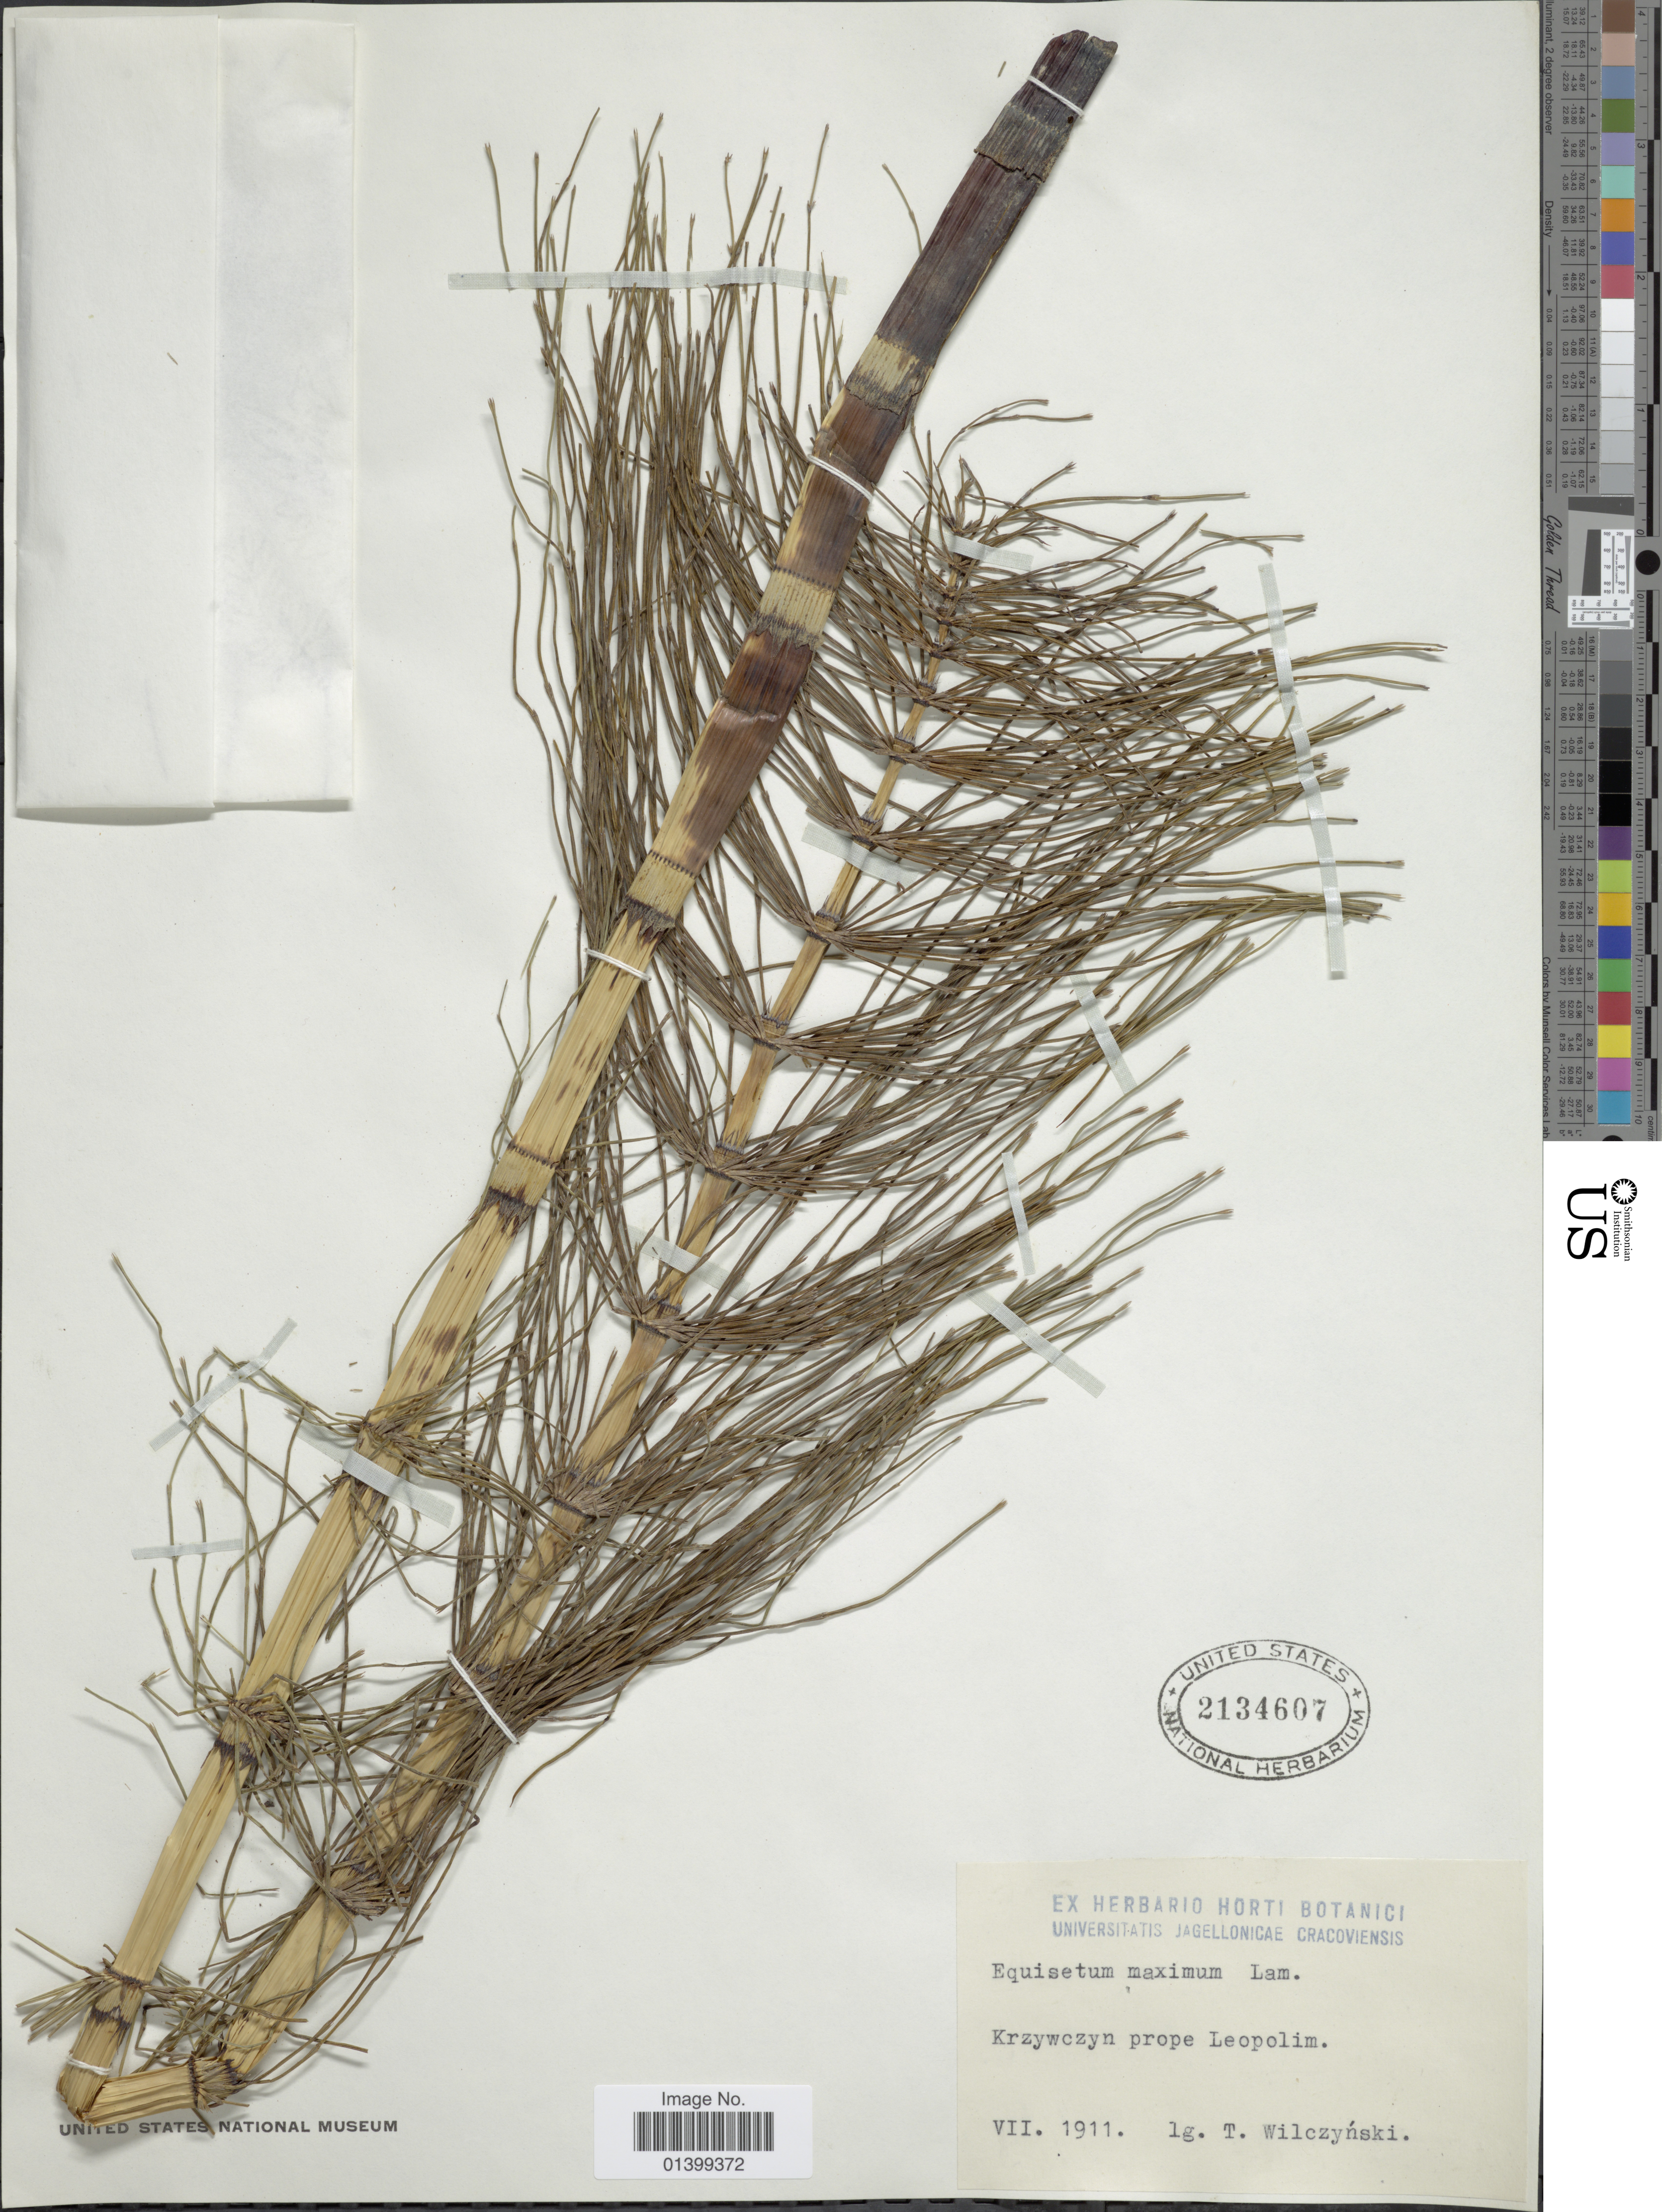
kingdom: Plantae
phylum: Tracheophyta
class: Polypodiopsida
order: Equisetales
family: Equisetaceae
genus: Equisetum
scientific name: Equisetum telmateia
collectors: T. Wilczynski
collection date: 1911-07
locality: Krzywczyn prope Leopolim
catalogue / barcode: US 2134607